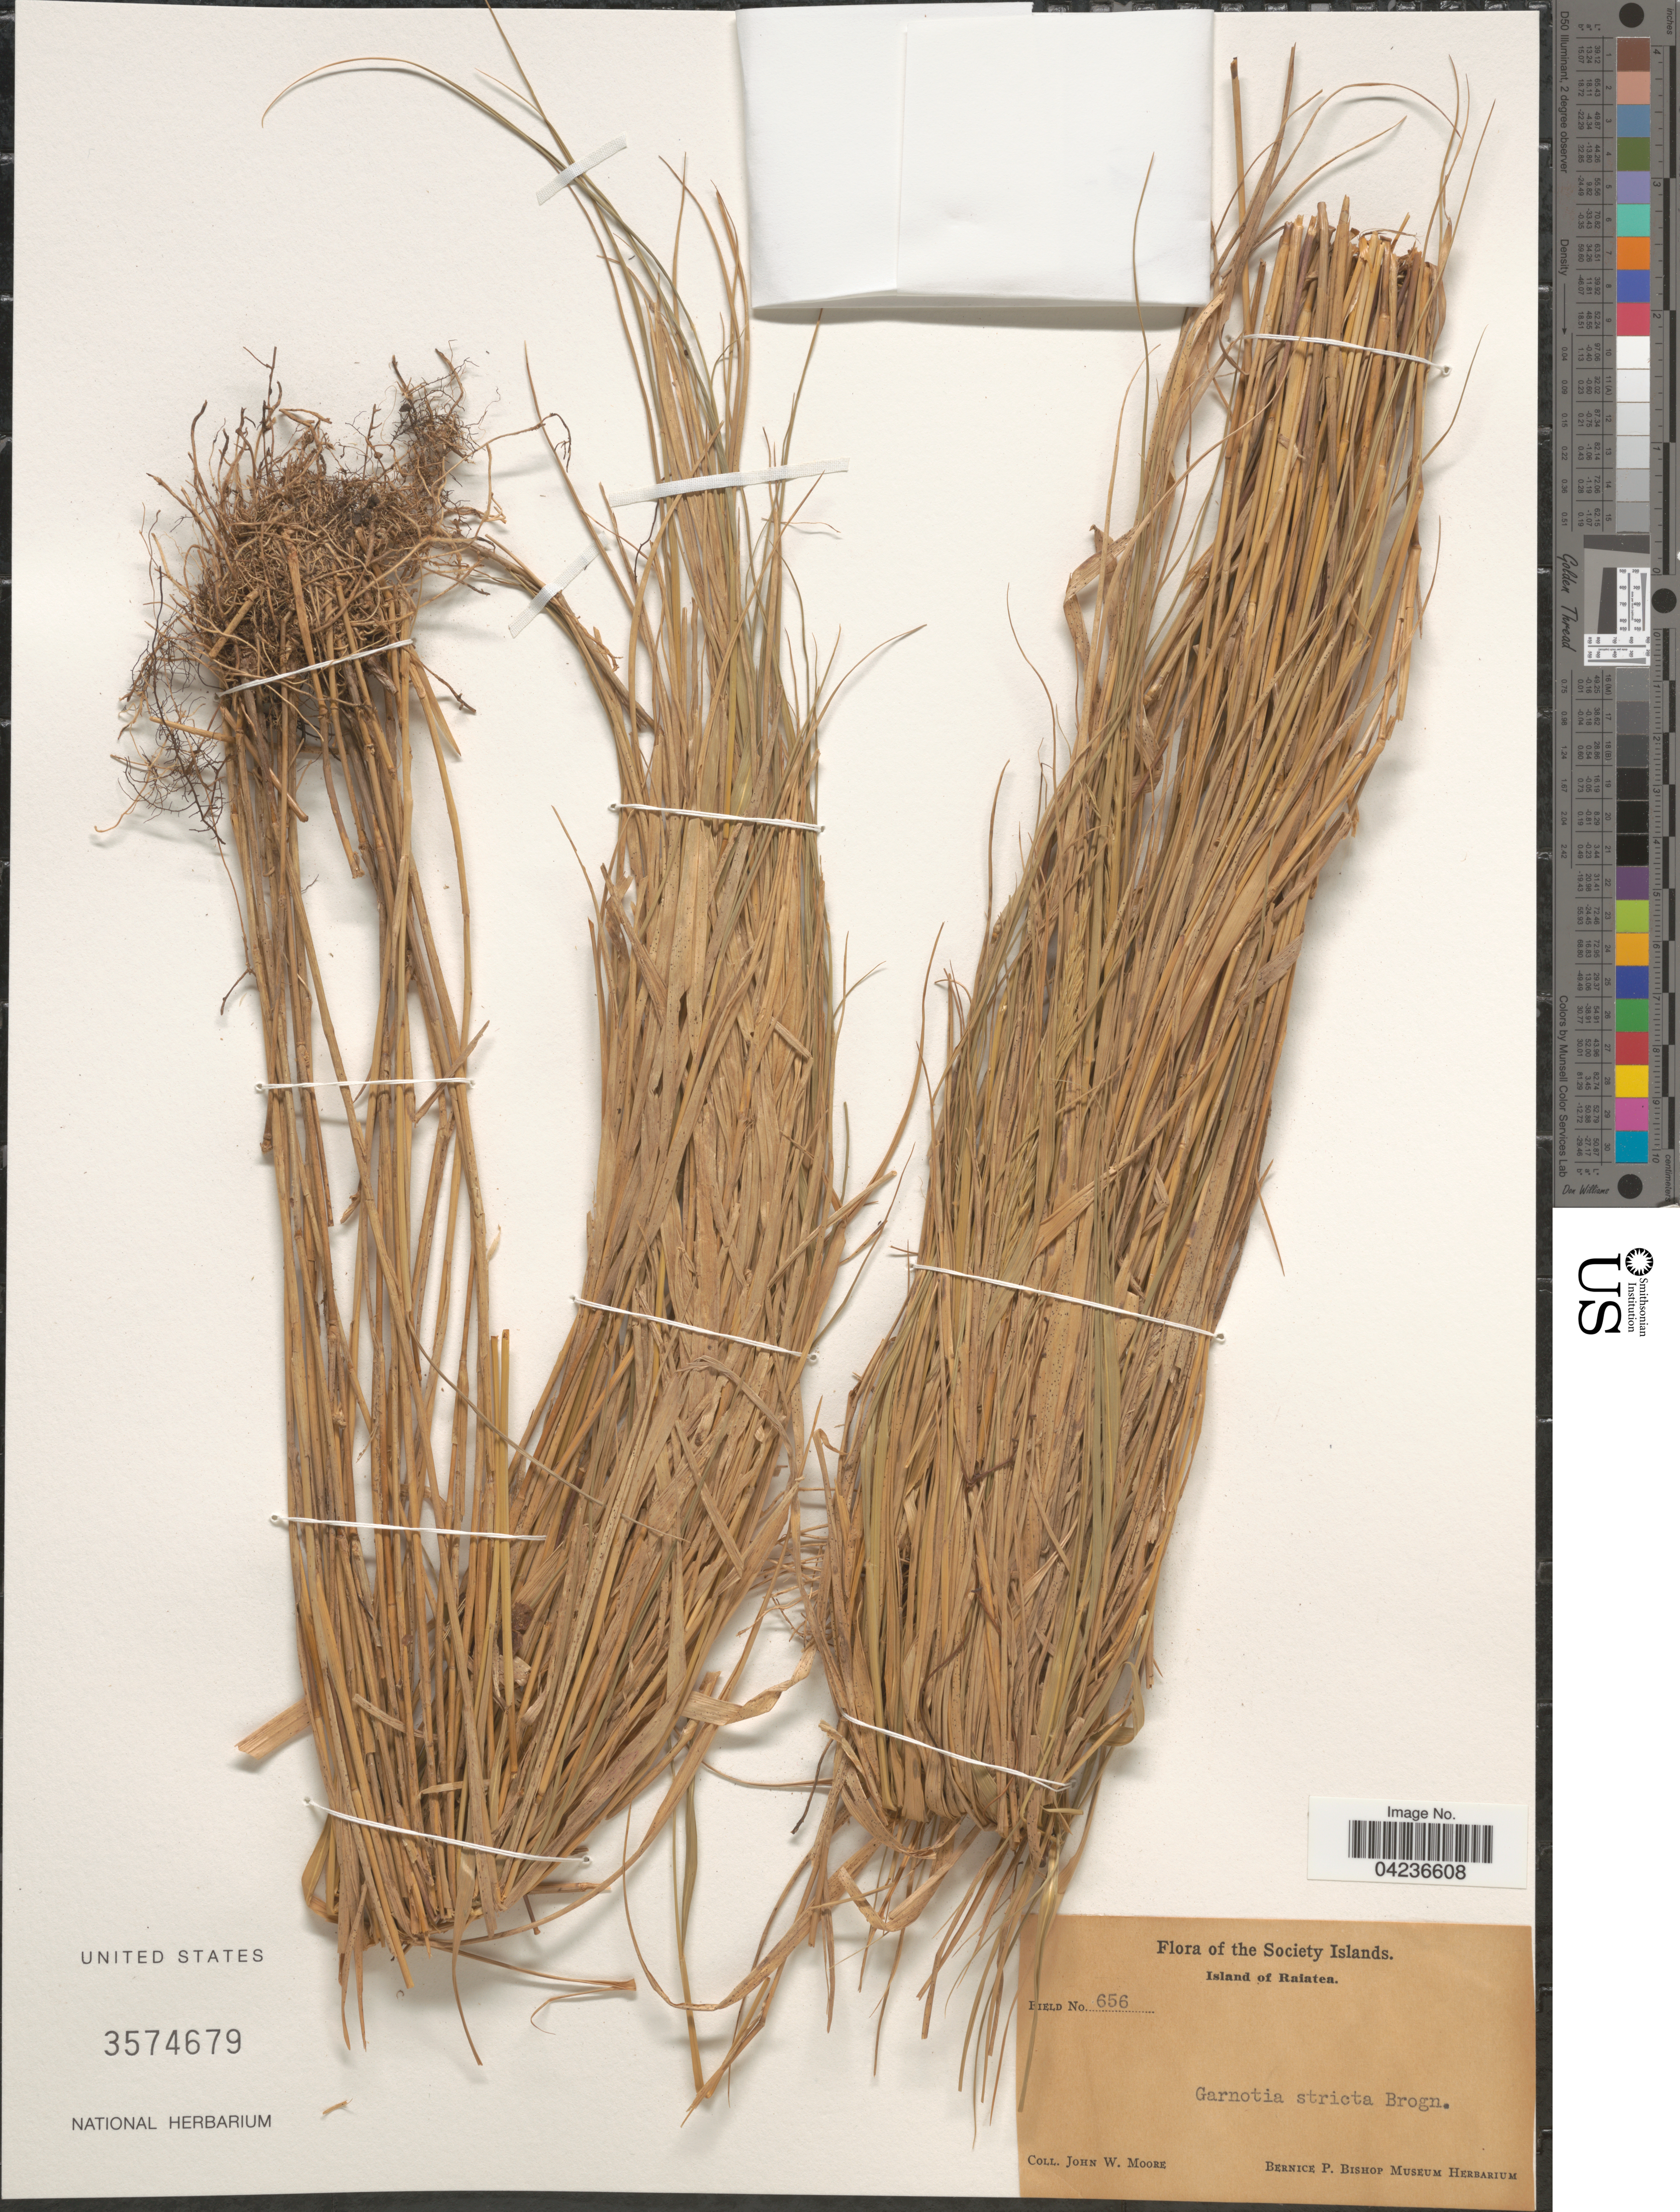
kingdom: Plantae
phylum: Tracheophyta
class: Liliopsida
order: Poales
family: Poaceae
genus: Garnotia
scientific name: Garnotia scoparia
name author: Thwaites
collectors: J. Moore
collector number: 656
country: French Polynesia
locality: The Society Islands. Island of Raiatea.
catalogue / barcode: US 3574679